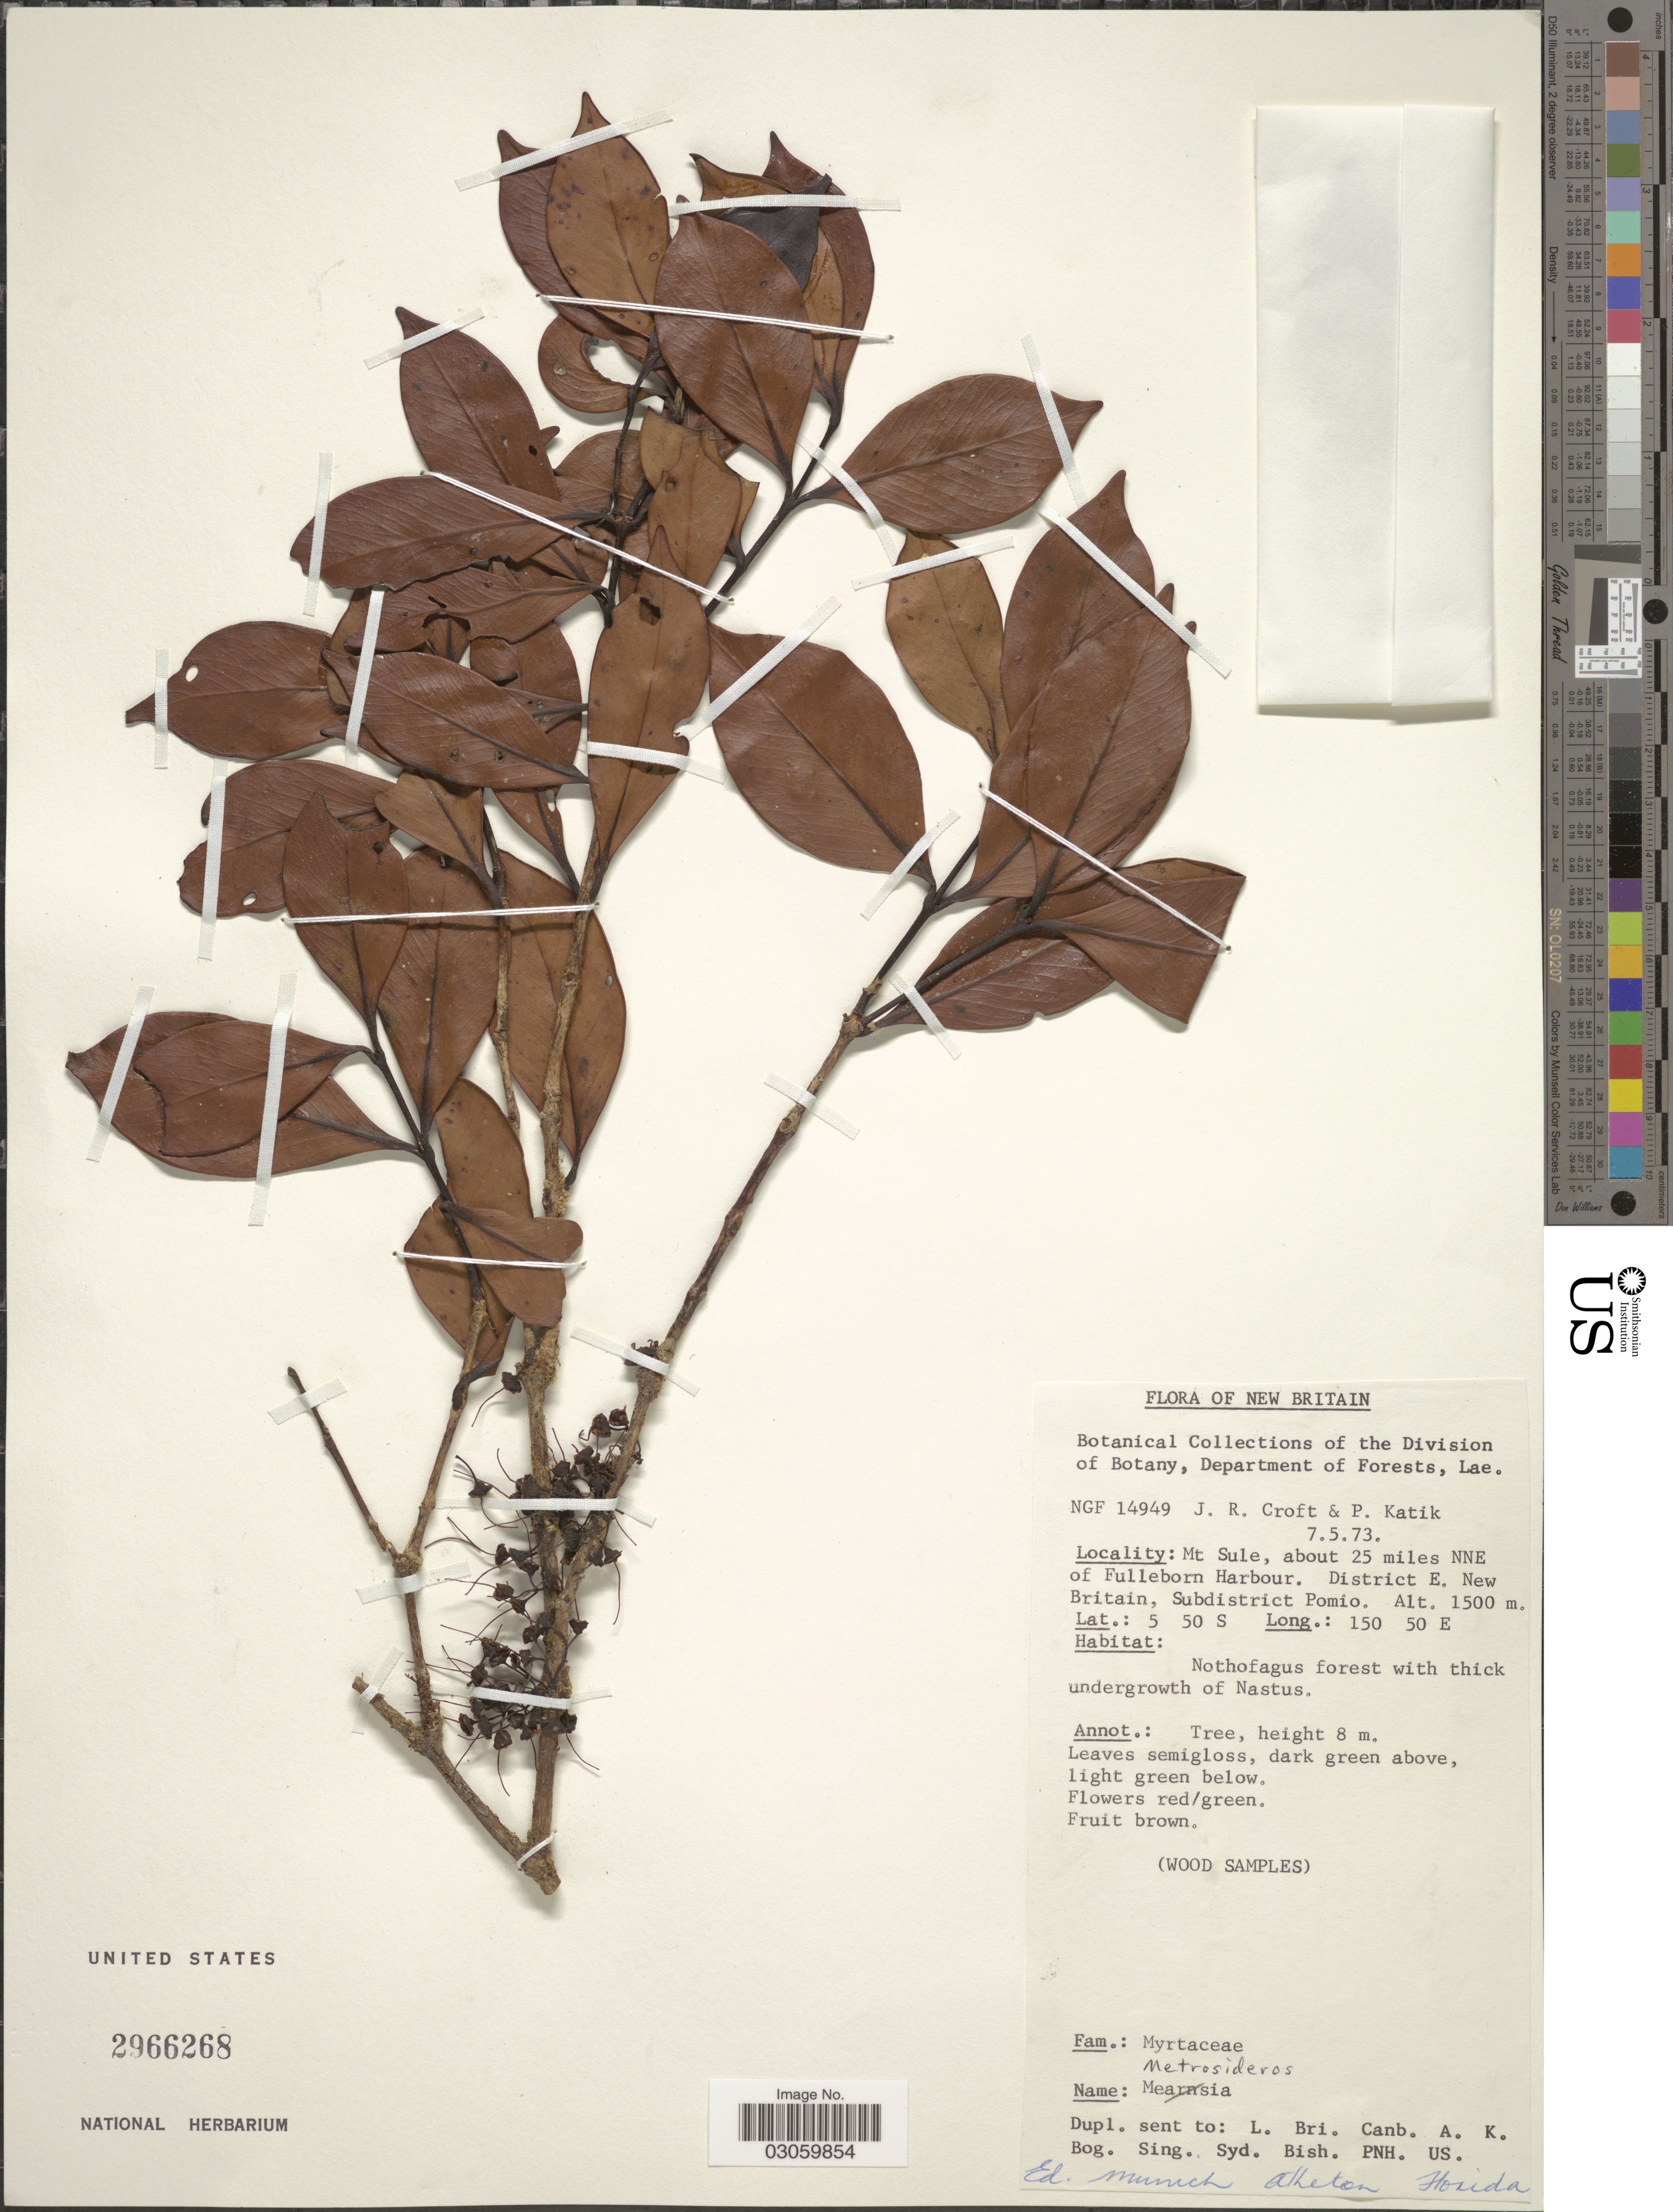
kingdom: Plantae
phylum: Tracheophyta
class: Magnoliopsida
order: Myrtales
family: Myrtaceae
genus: Metrosideros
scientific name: Metrosideros sp.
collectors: J. R. Croft & P. Katik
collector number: NGF 14949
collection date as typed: Transcribed d/m/y: 7/5/73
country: Papua New Guinea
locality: New Britain. Mt Sule, about 25 miles NNE of Fulleborn Harbour. District E. New Britain, Subdistrict Pomio.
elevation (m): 1500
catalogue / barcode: US 2966268